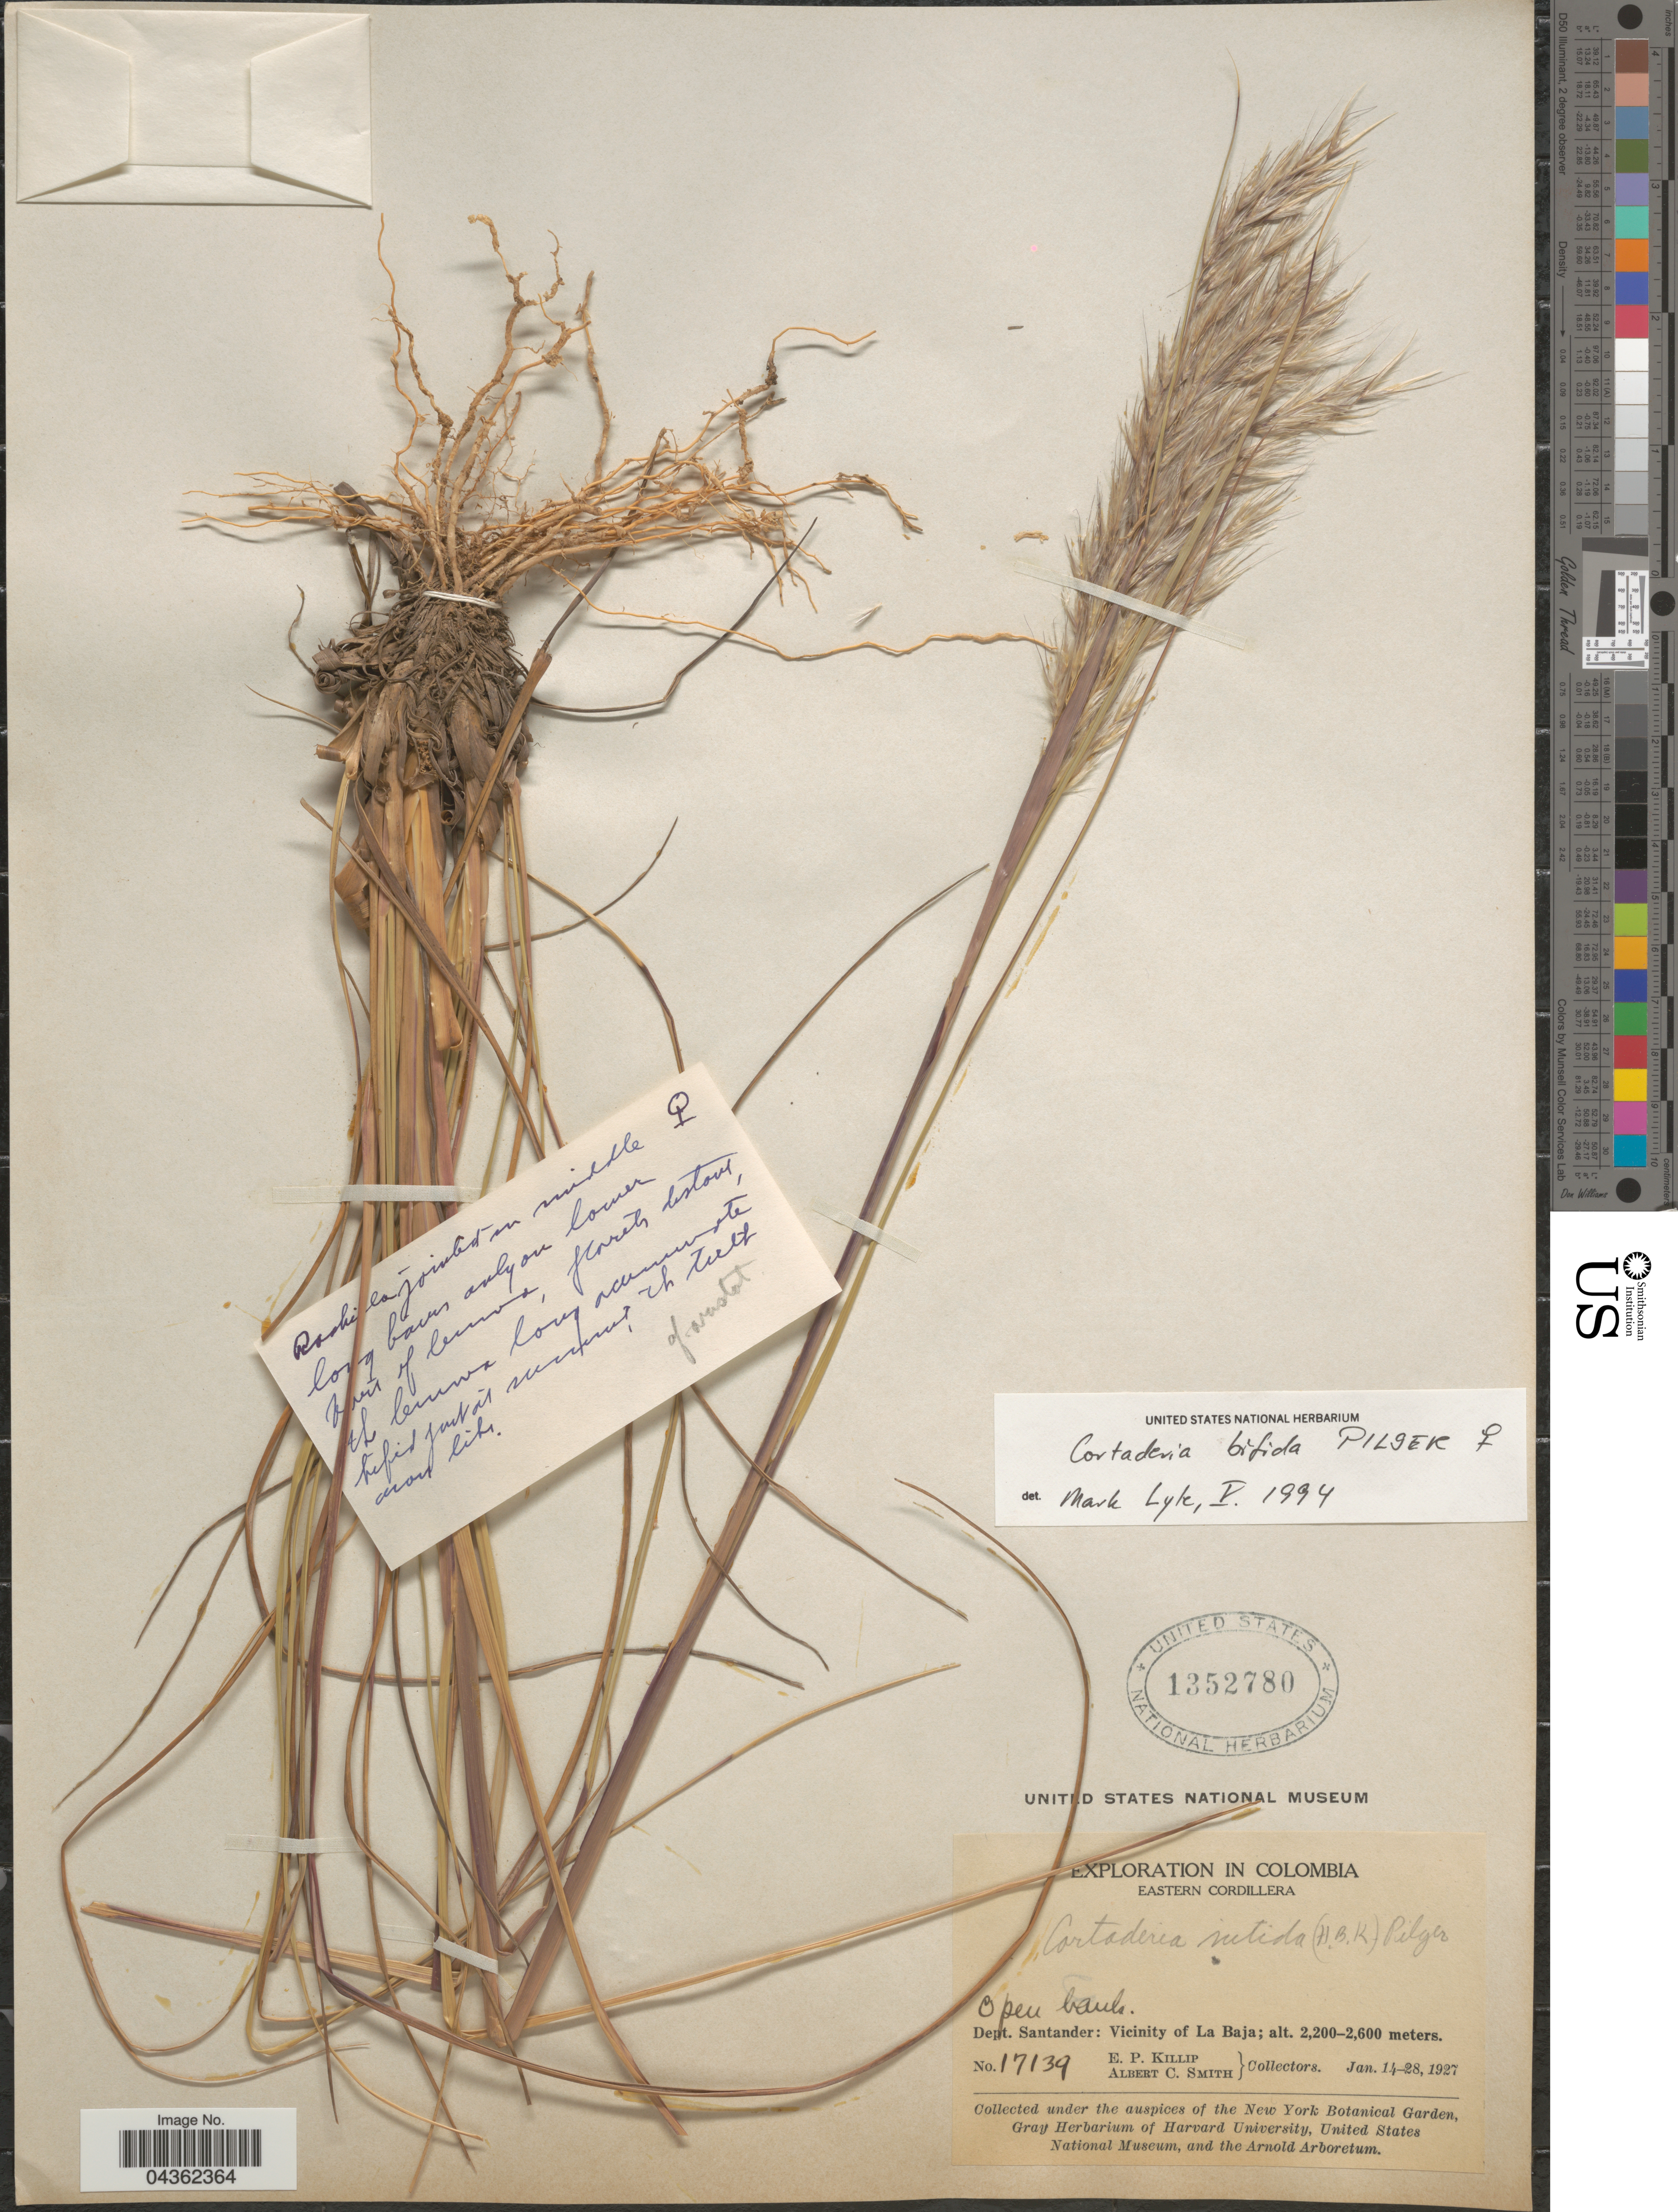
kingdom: Plantae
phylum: Tracheophyta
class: Liliopsida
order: Poales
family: Poaceae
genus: Cortaderia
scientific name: Cortaderia bifida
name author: Pilg.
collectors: E. P. Killip & A. C. Smith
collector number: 17139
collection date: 1927-01-14/1927-01-28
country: Colombia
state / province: Santander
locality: Exploration in Colombia. Eastern Cordillera. Open bank. Dept. Santander: Vicinity of La Baja.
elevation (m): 2200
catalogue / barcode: US 1352780